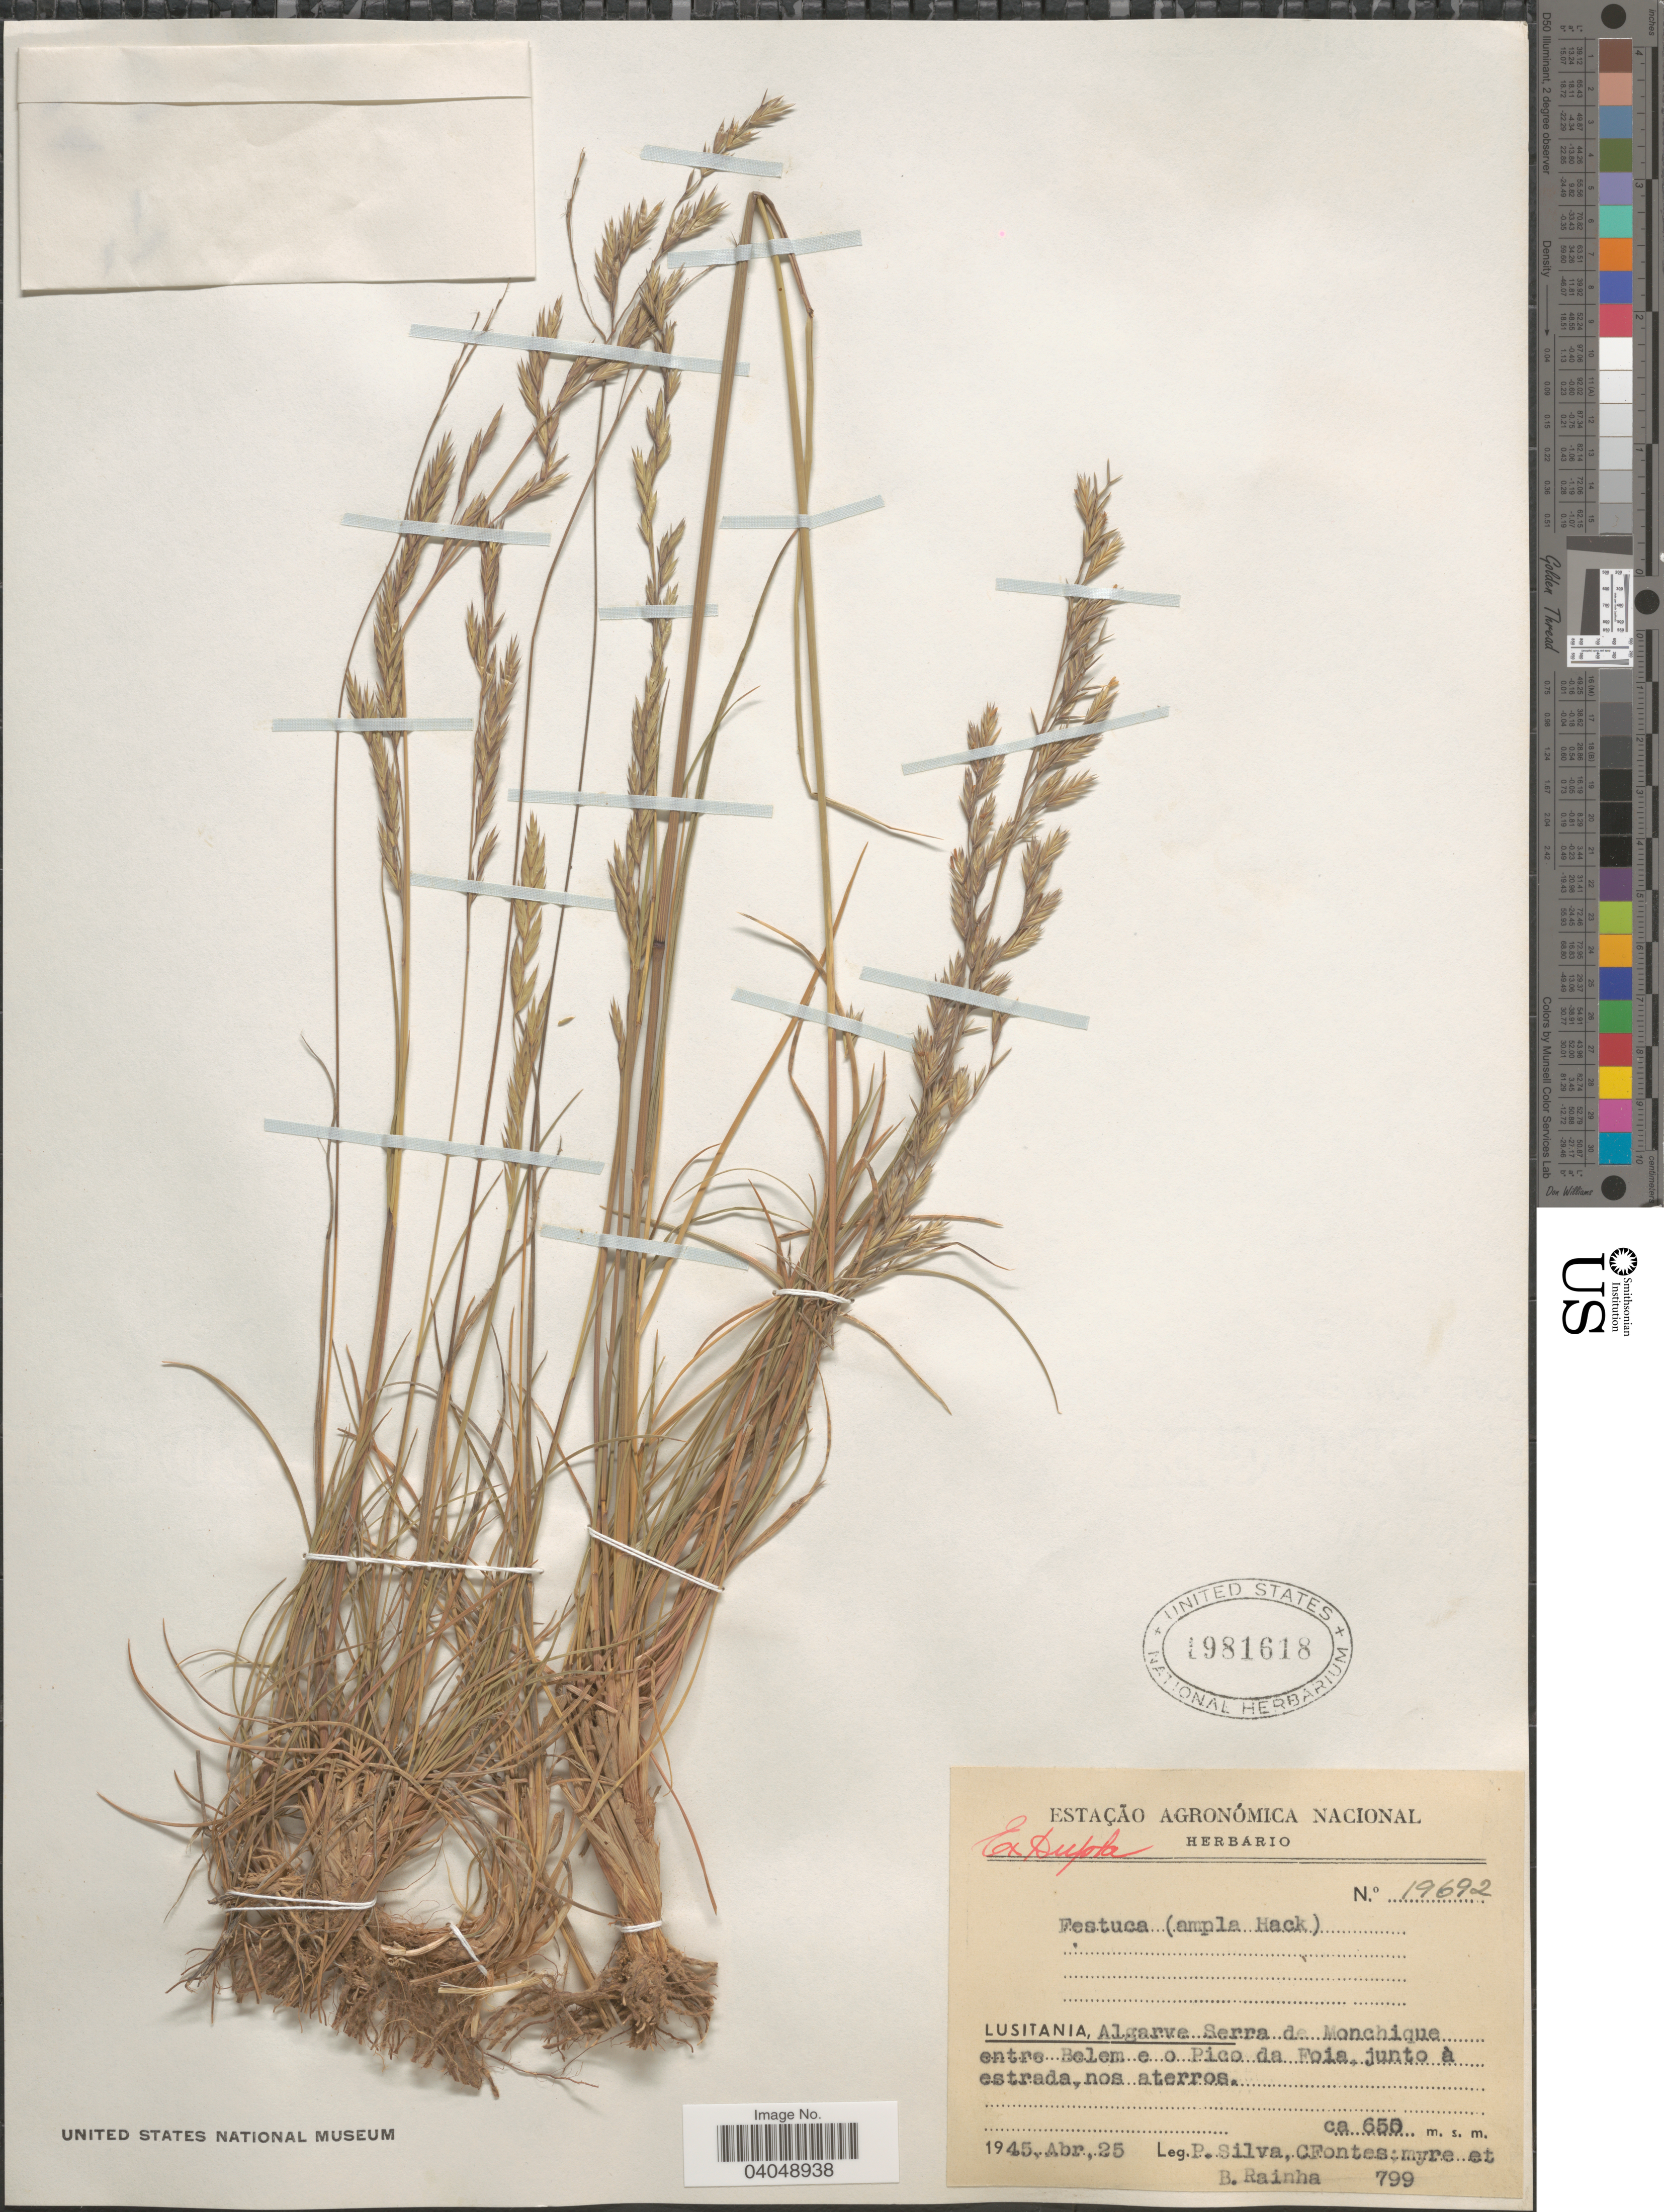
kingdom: Plantae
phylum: Tracheophyta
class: Liliopsida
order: Poales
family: Poaceae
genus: Festuca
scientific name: Festuca ampla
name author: Hack.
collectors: P. Silva, C. Fontes, Myre & B. Rainha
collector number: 799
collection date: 1945-04-25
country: Portugal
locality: Lusitania, Algarve Serra de Monchique entre Belem e o Pico da Foia, junto à estrada, nos aterros.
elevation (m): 650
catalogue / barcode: US 1981618